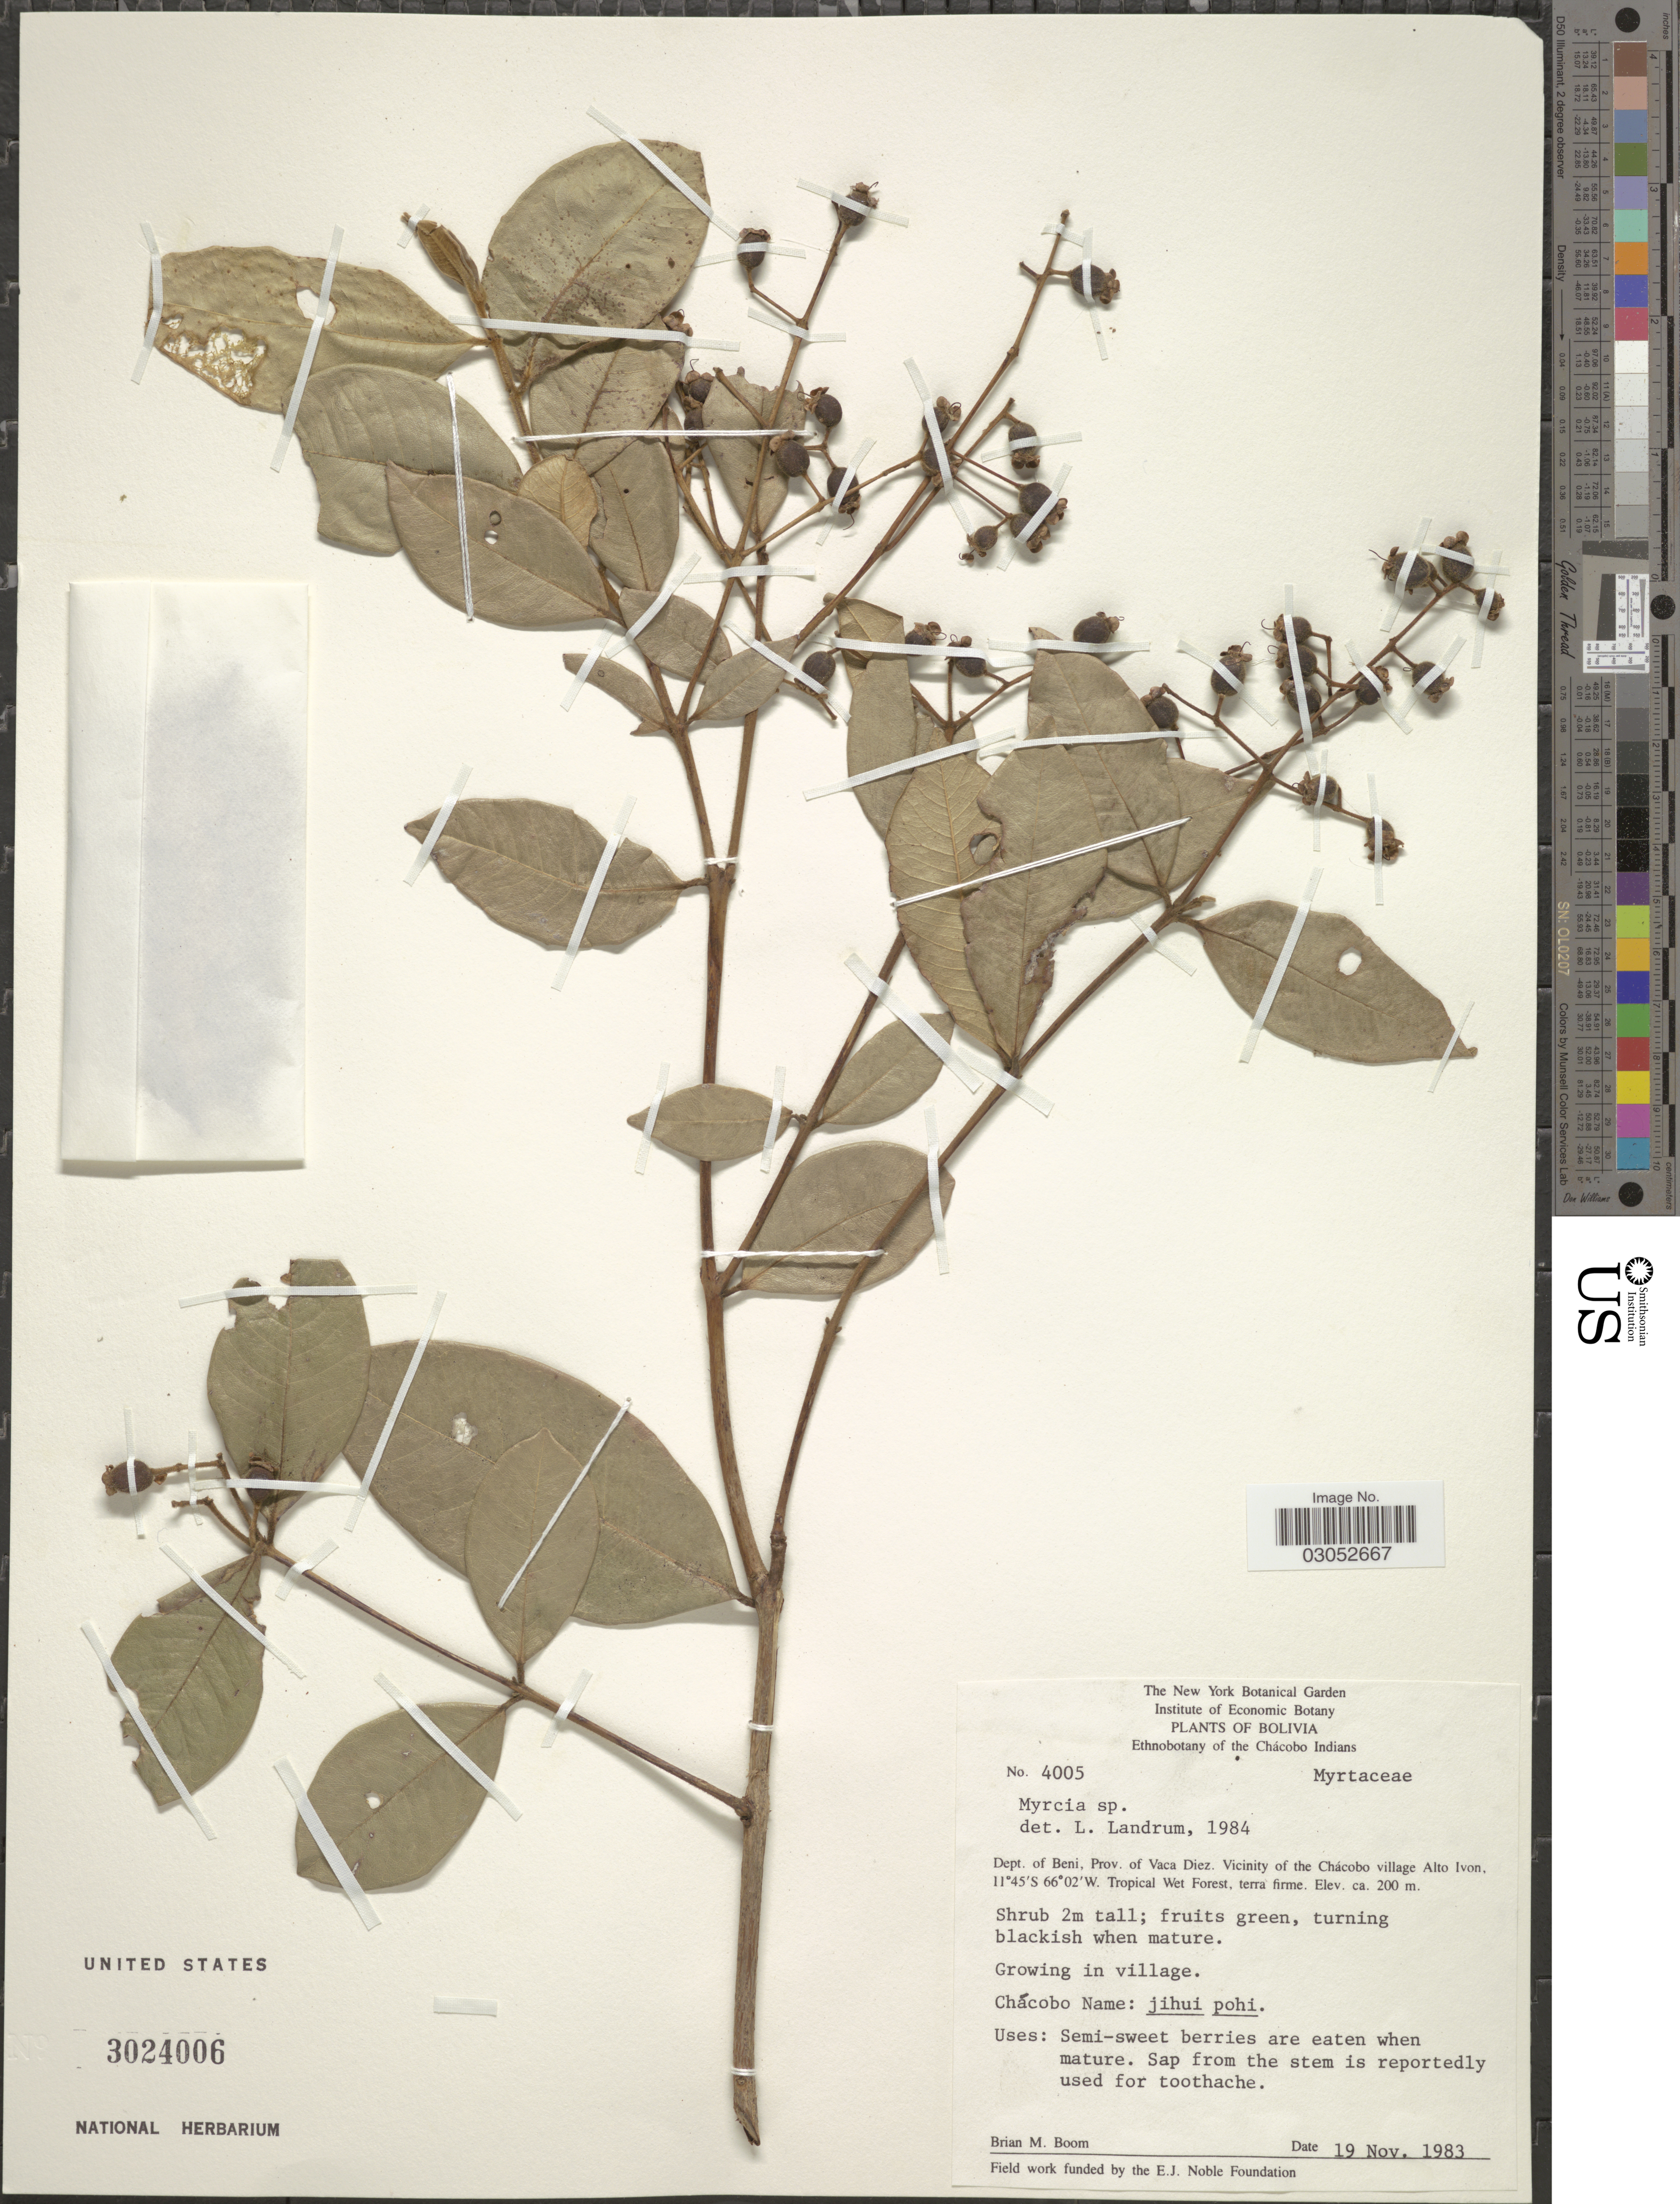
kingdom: Plantae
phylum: Tracheophyta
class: Magnoliopsida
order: Myrtales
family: Myrtaceae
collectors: B. M. Boom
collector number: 4005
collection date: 1983-11-19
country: Bolivia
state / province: Beni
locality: Dept. of Beni, Prov. of Vaca Diez. Vicinity of the Chácobo village Alto Ivon.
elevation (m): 200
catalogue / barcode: US 3024006